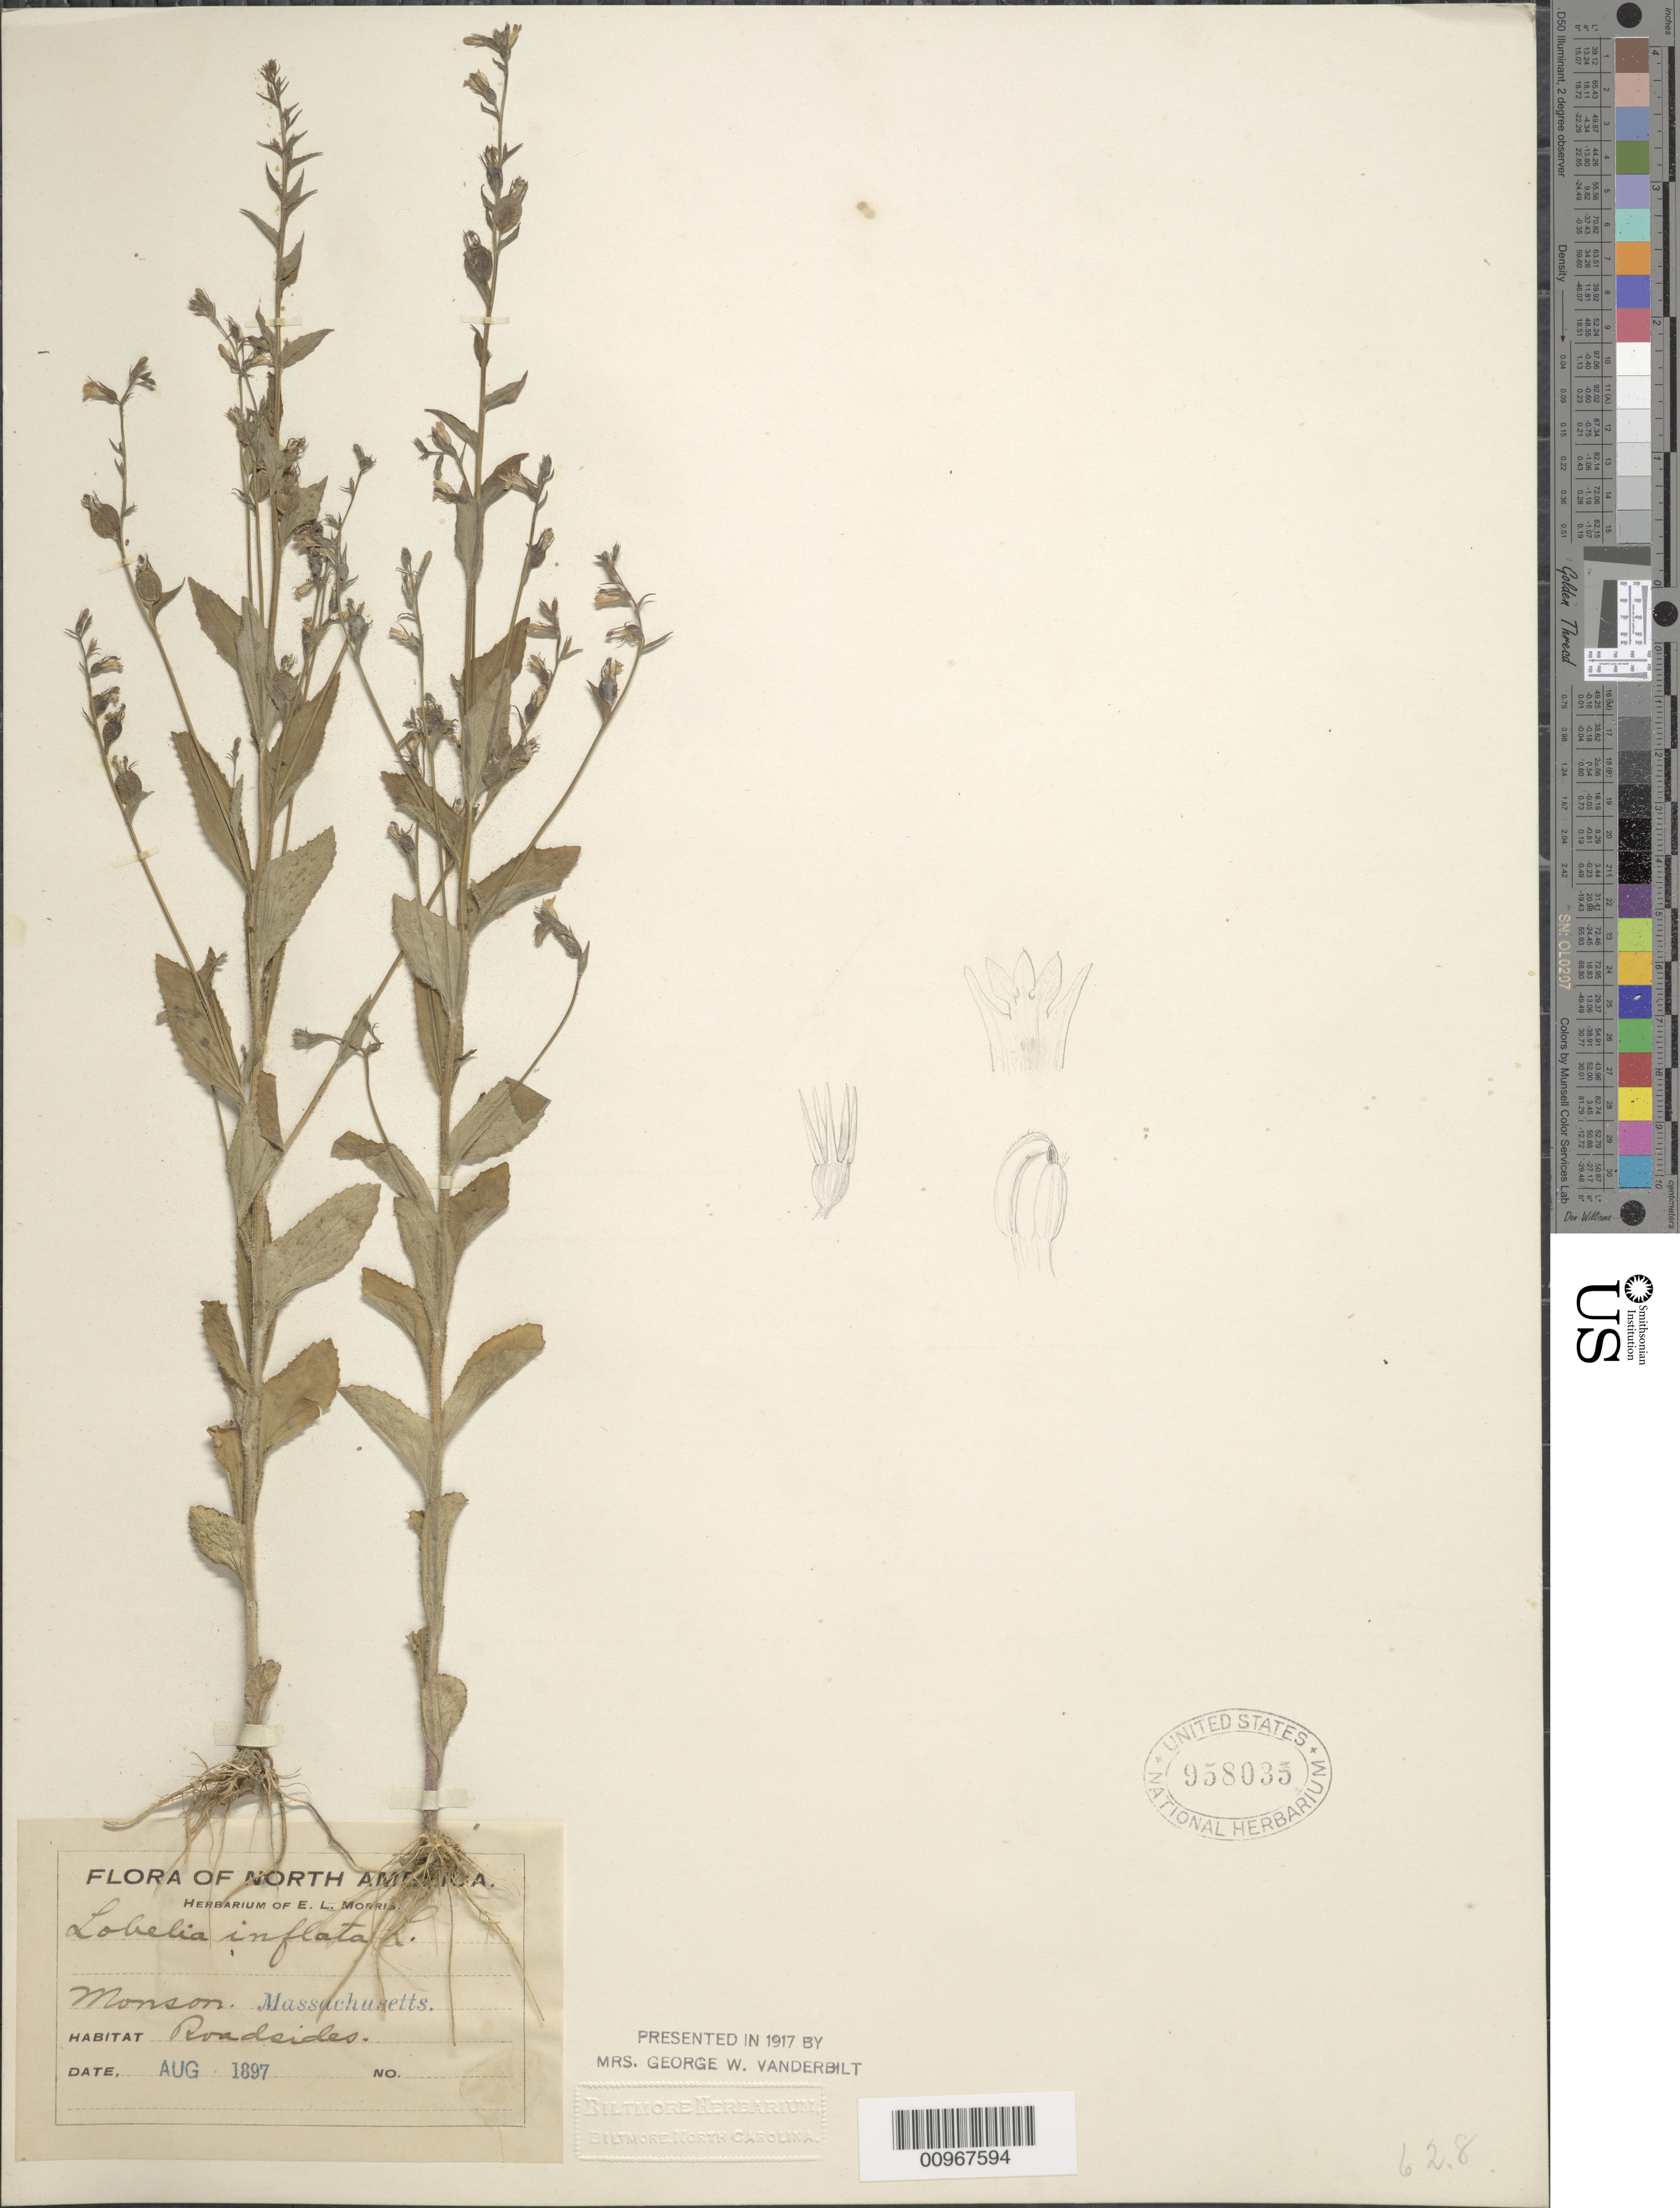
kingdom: Plantae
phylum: Tracheophyta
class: Magnoliopsida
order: Asterales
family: Campanulaceae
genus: Lobelia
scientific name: Lobelia inflata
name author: L.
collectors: E. L. Morris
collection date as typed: Aug 1897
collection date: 1897-08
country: United States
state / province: Massachusetts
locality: Monson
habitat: roadsides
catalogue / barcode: US 958035